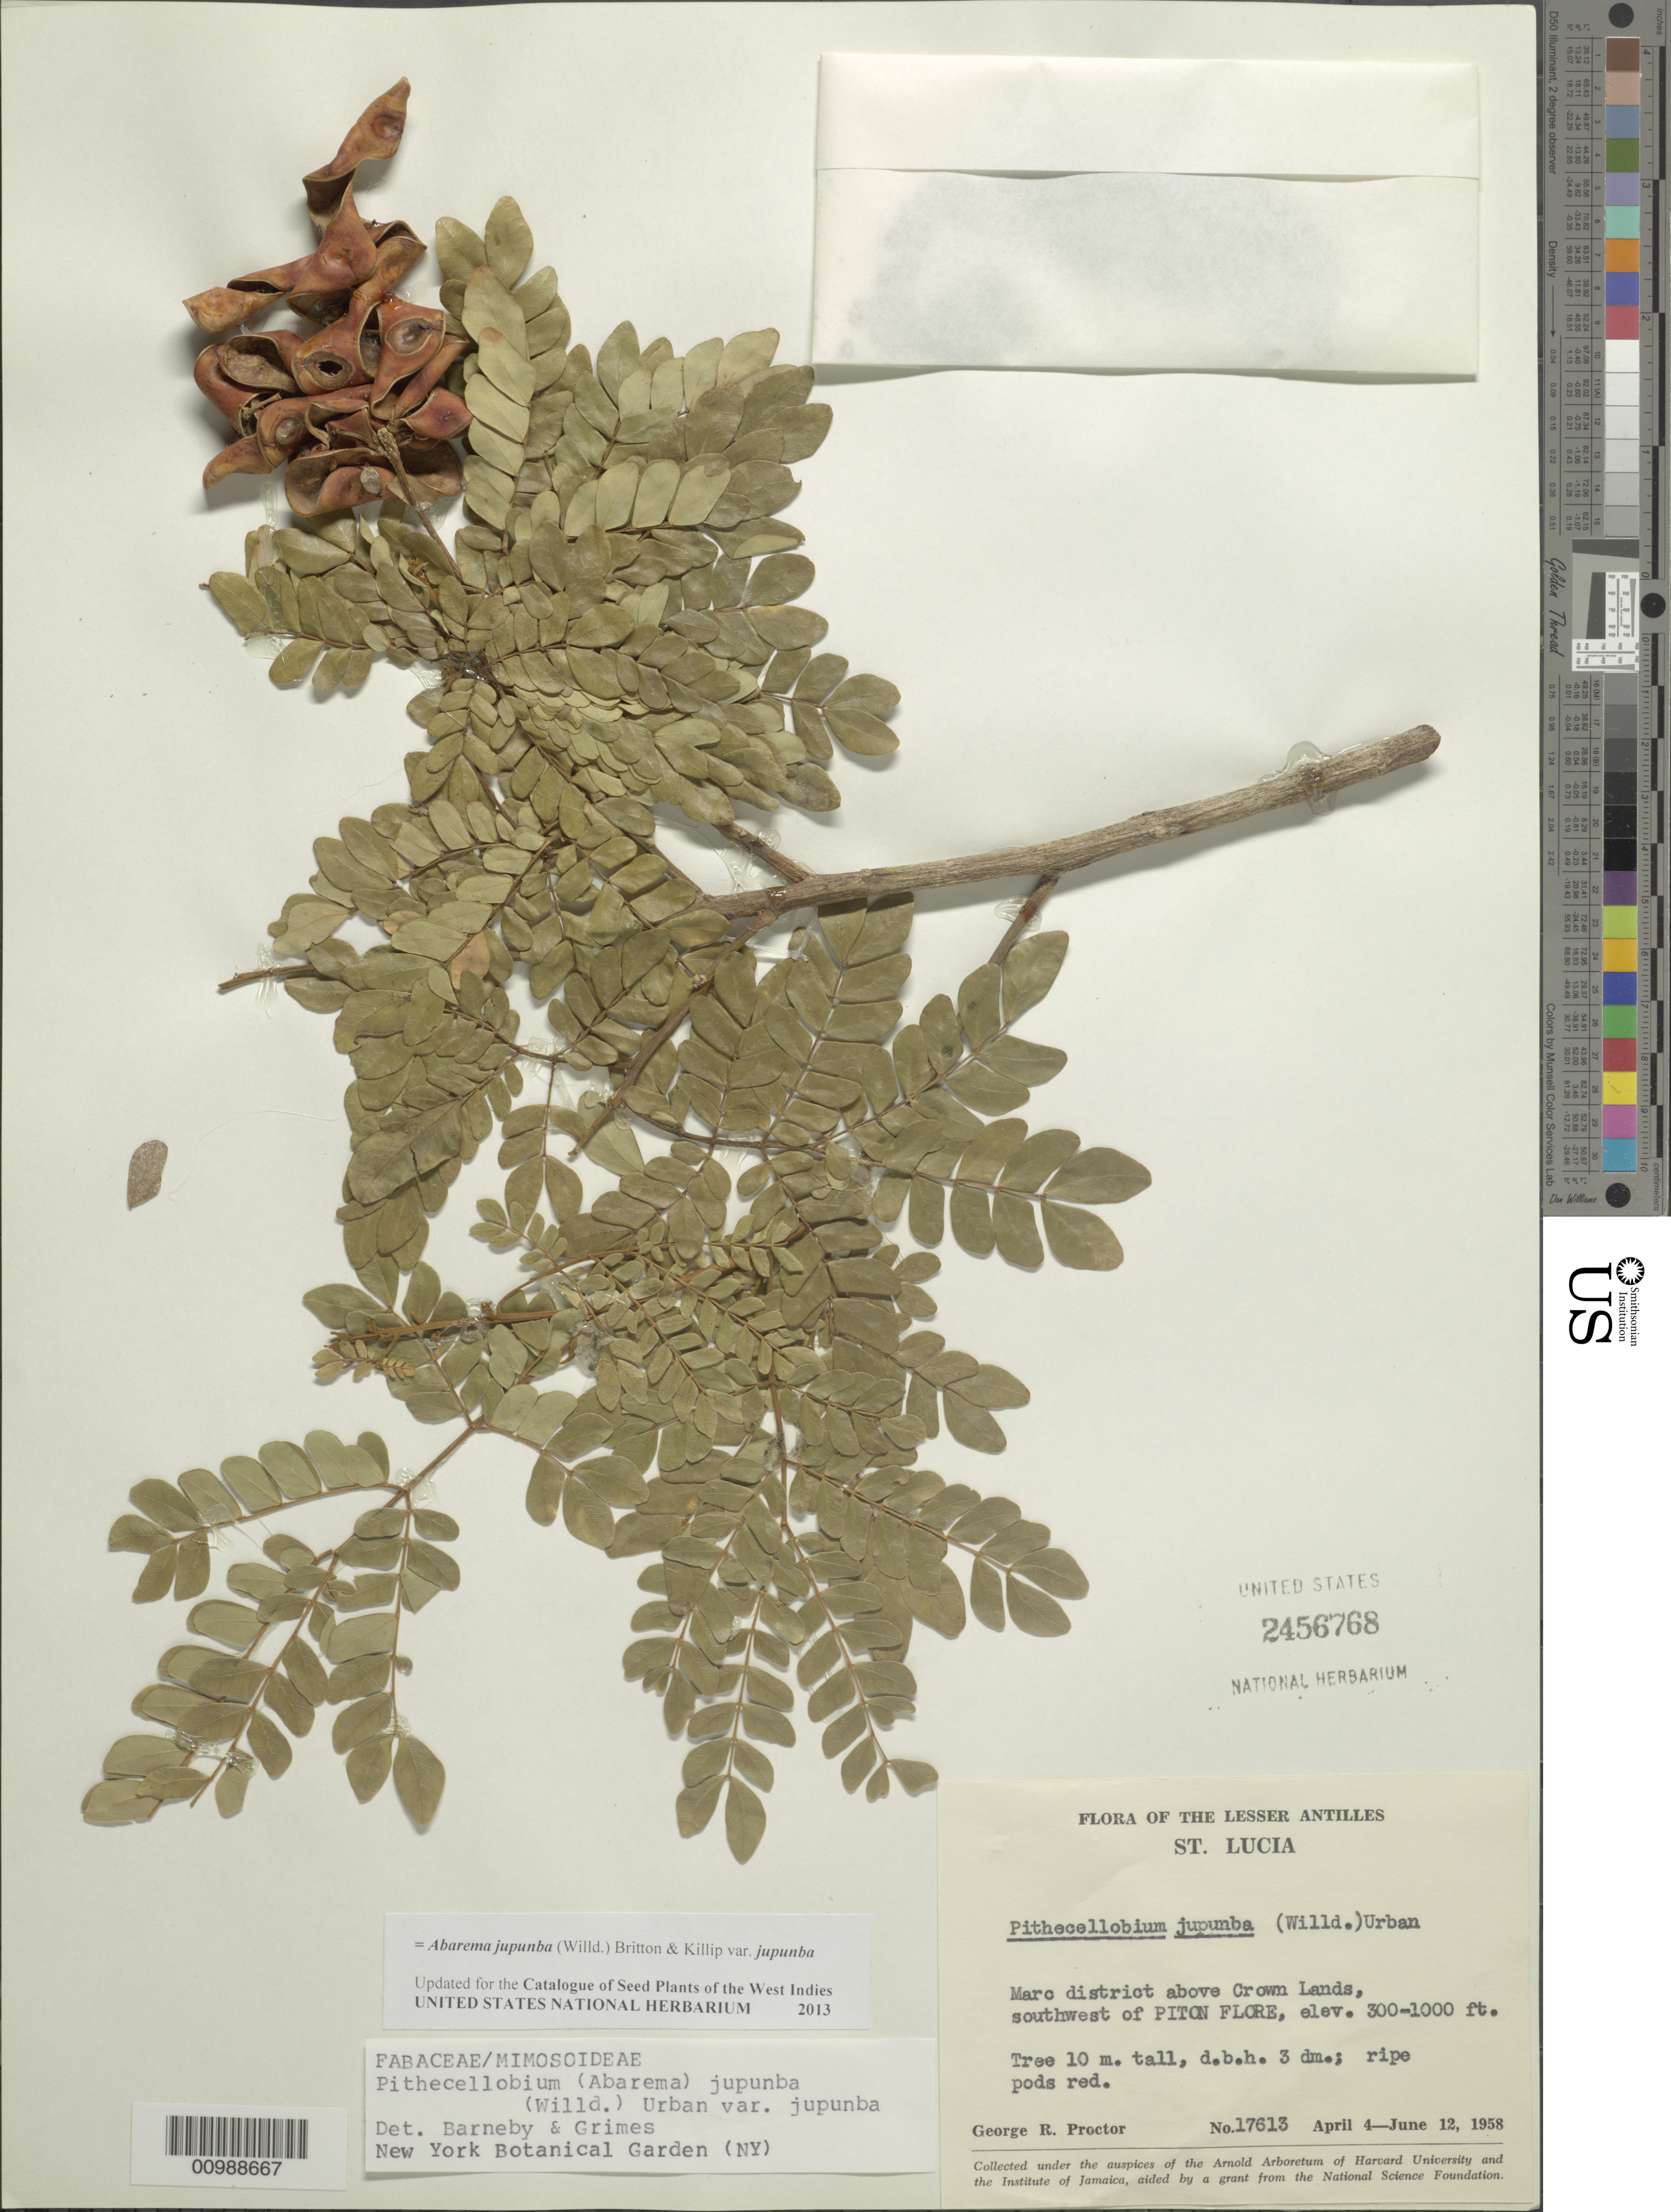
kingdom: Plantae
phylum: Tracheophyta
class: Magnoliopsida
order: Fabales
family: Fabaceae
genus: Abarema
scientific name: Abarema jupunba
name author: (Willd.) Britton & Killip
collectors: G. R. Proctor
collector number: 17613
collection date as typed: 04 Apr 1958 to12 Jun 1958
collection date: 1958-04-04/1958-06-12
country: St. Lucia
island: St. Lucia I.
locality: Marc district above Crown Lands, SW of Piton Flore.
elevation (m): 91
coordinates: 0 N, 0 E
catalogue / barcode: US 2456768